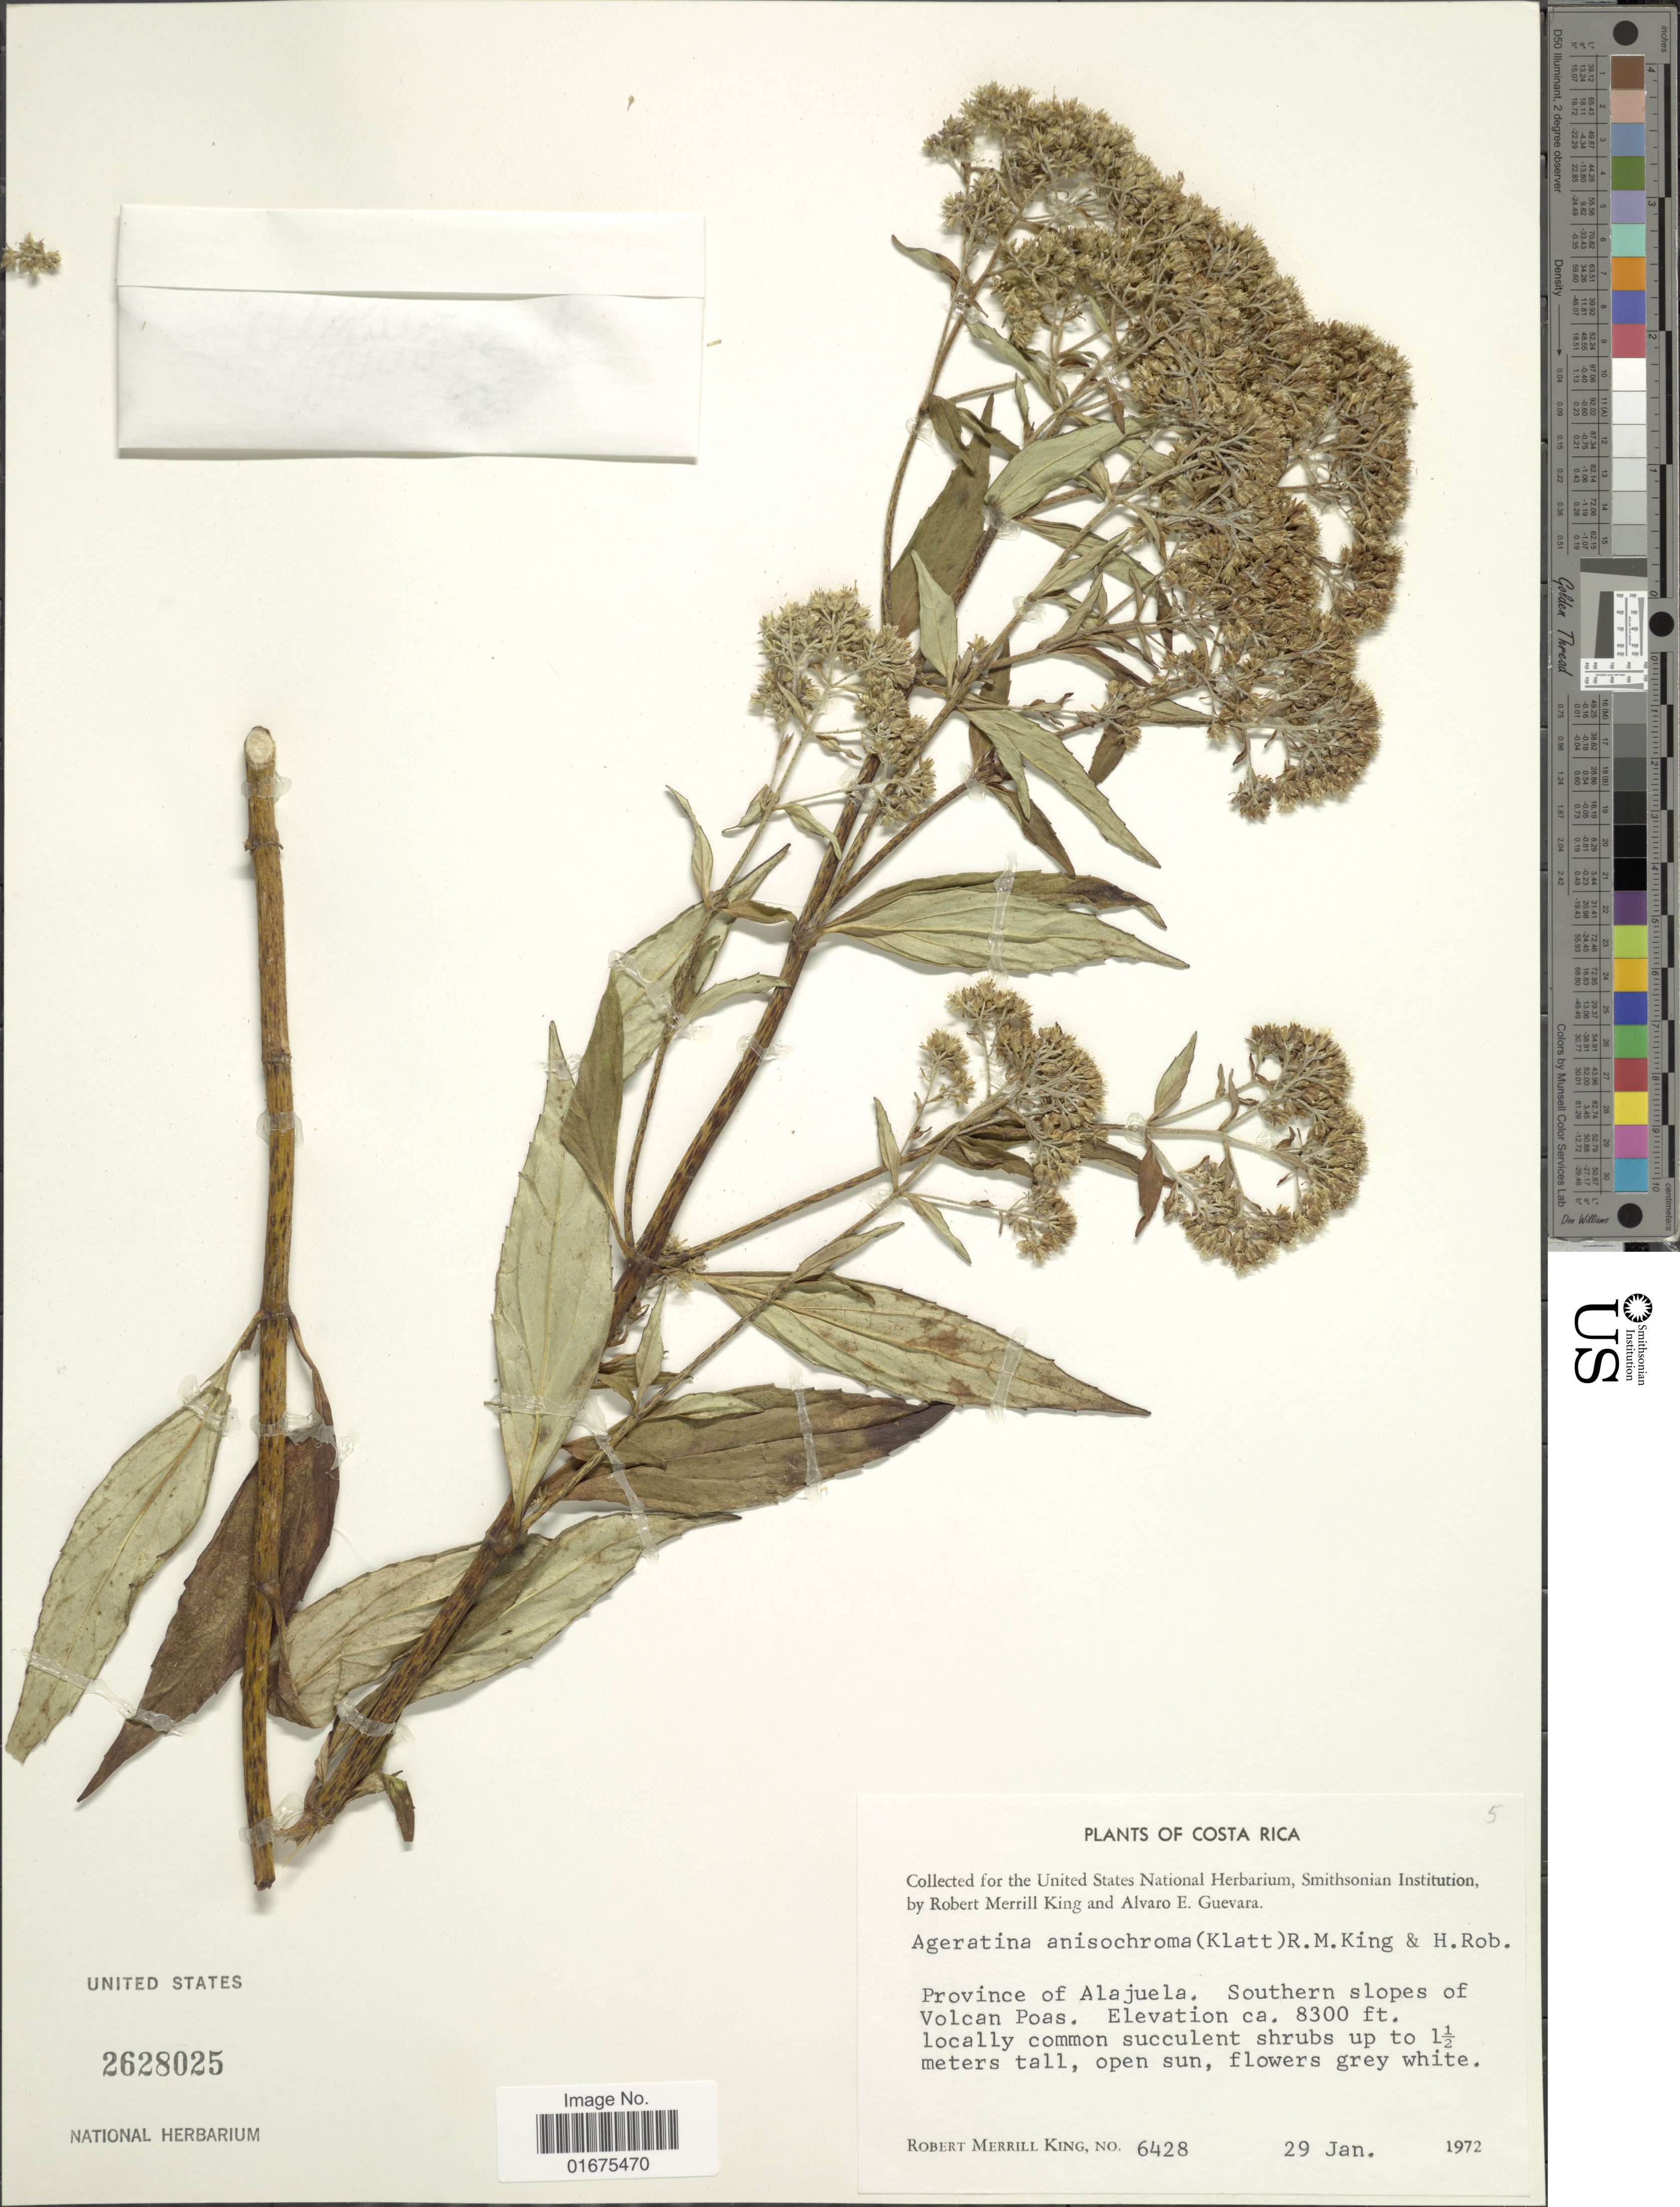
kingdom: Plantae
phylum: Tracheophyta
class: Magnoliopsida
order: Asterales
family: Asteraceae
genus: Ageratina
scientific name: Ageratina anisochroma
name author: (Klatt) R.M. King & H. Rob.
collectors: R. M. King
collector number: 6428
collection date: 1972-01-29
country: Costa Rica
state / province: Alajuela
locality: Southern slopes of Volcan Poas.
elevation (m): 2530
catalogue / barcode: US 2628025